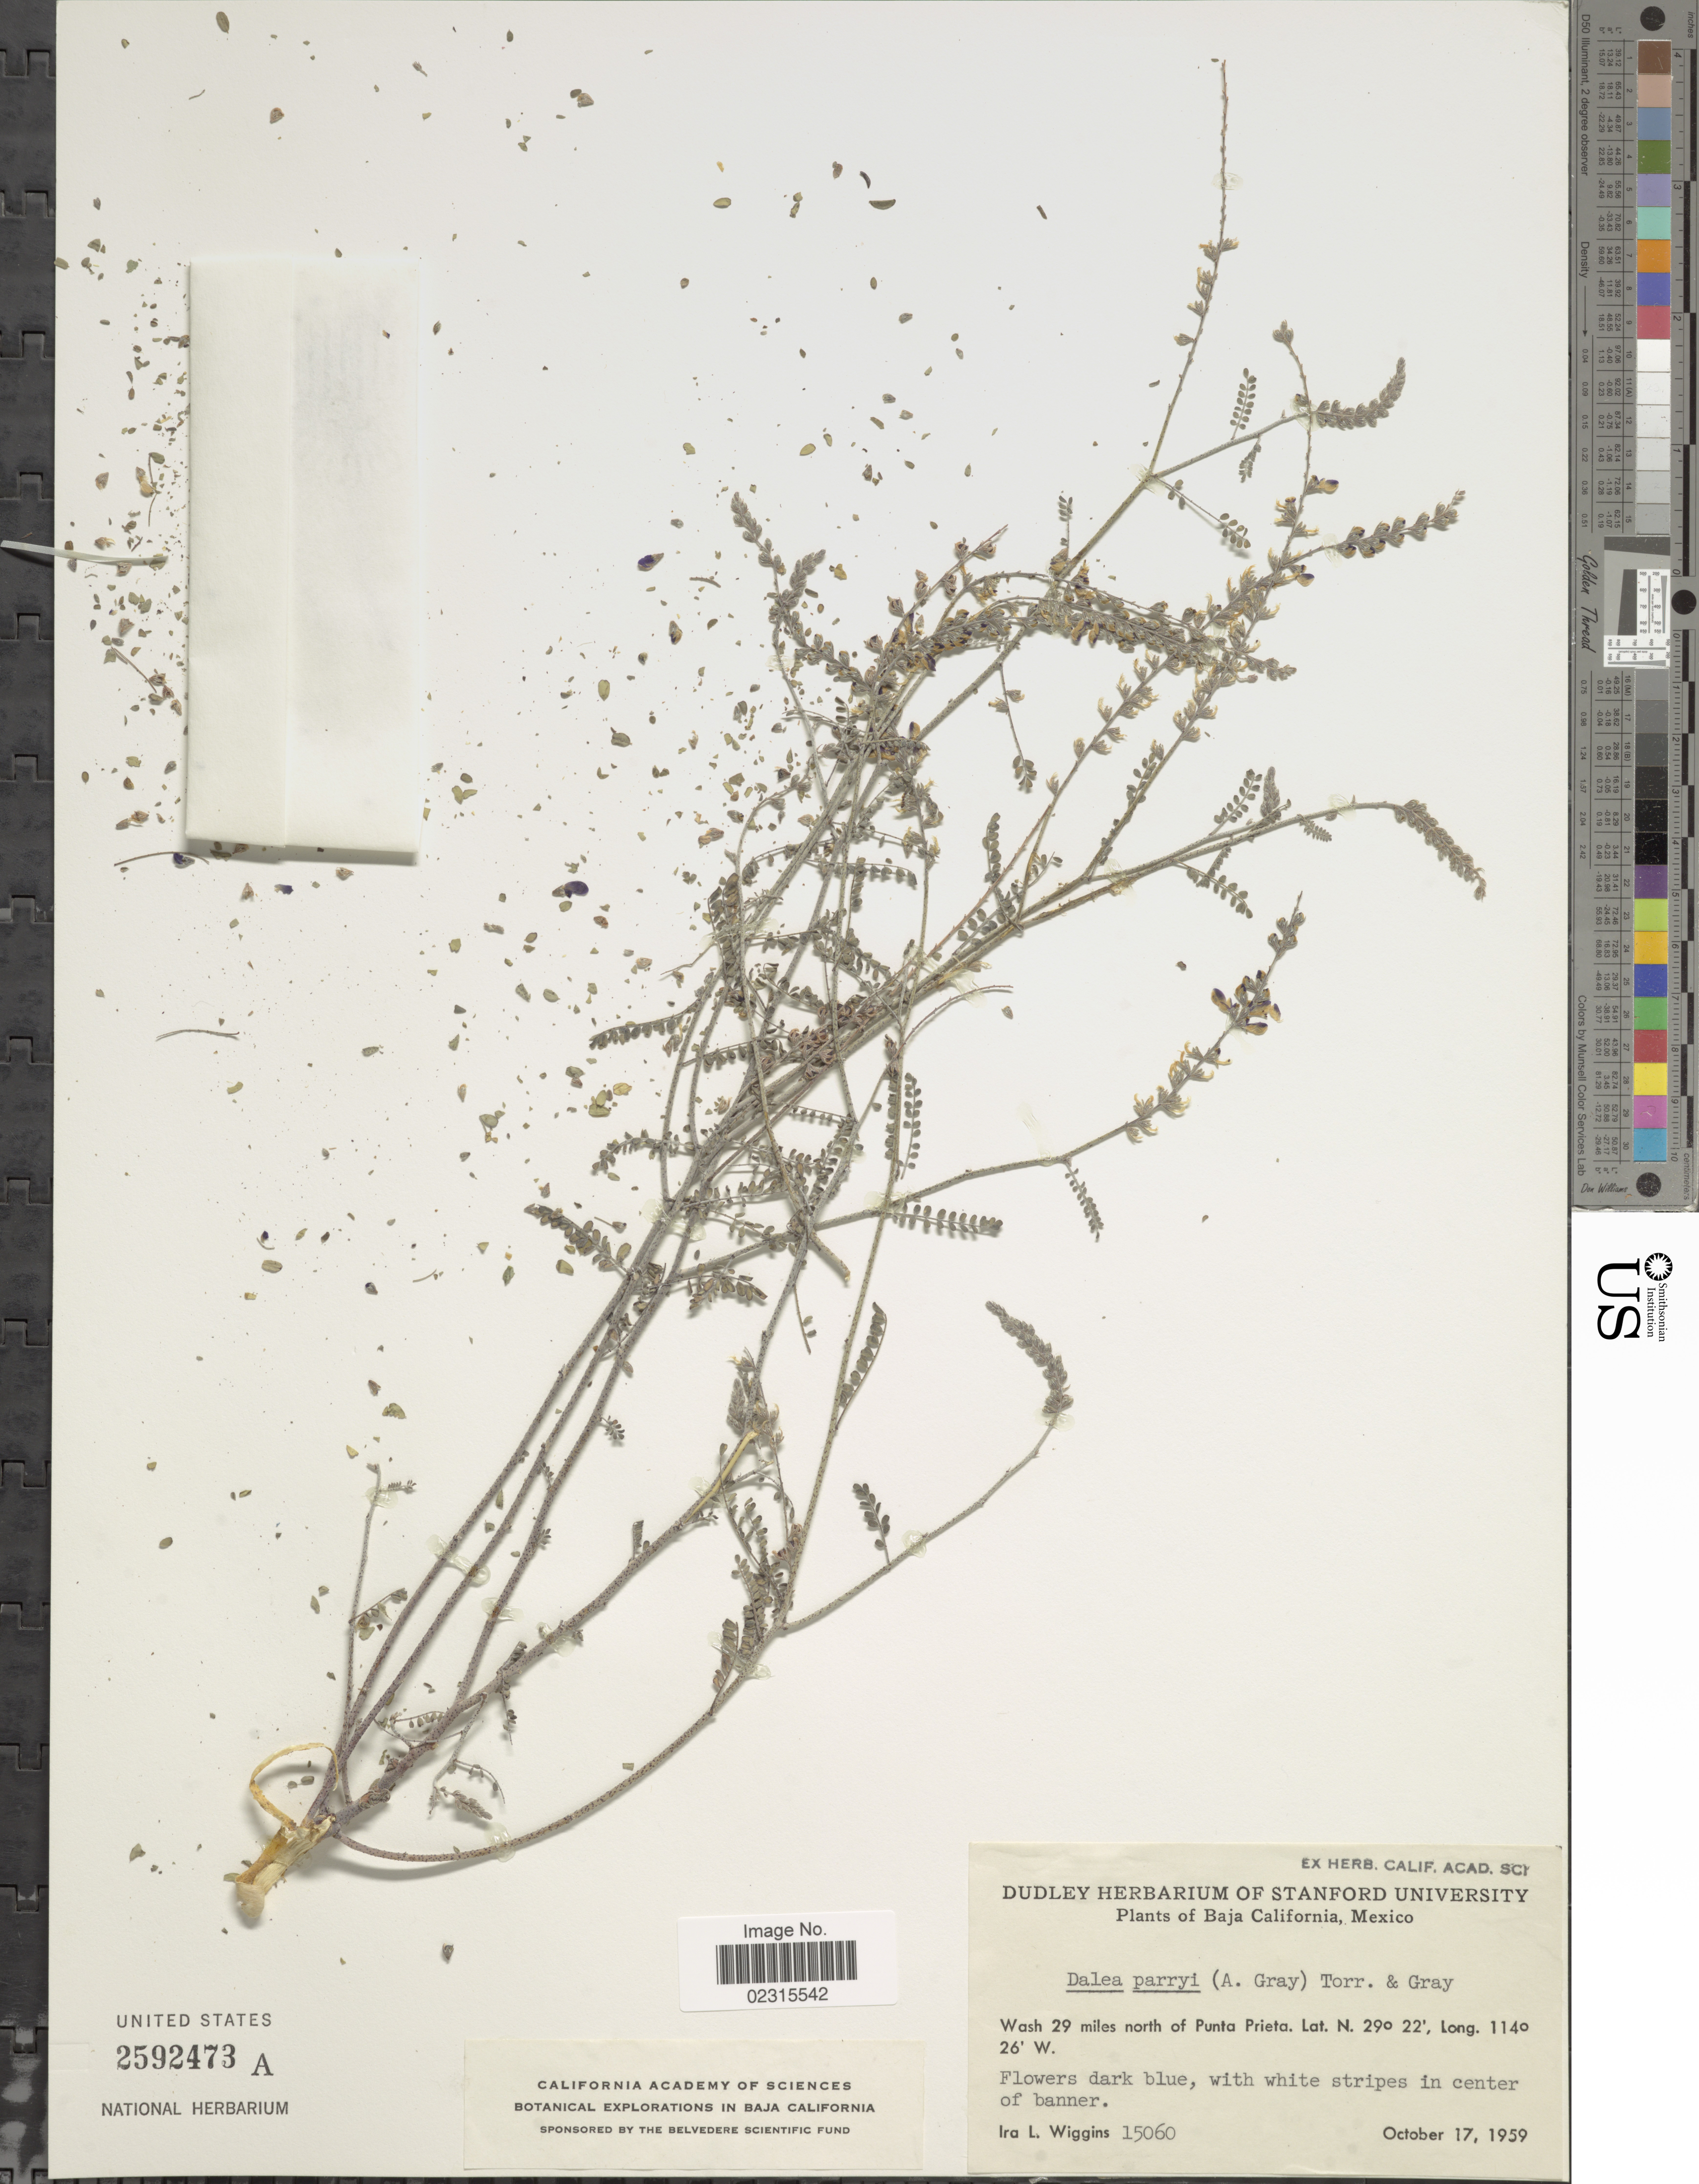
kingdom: Plantae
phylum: Tracheophyta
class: Magnoliopsida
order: Fabales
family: Fabaceae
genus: Marina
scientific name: Marina parryi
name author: (Torr. & A. Gray) Barneby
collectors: I. L. Wiggins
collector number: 15060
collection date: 1959-10-17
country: Mexico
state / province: Baja California Norte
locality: Wash 29 miles north of Punta Prieta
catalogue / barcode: US 2592473A